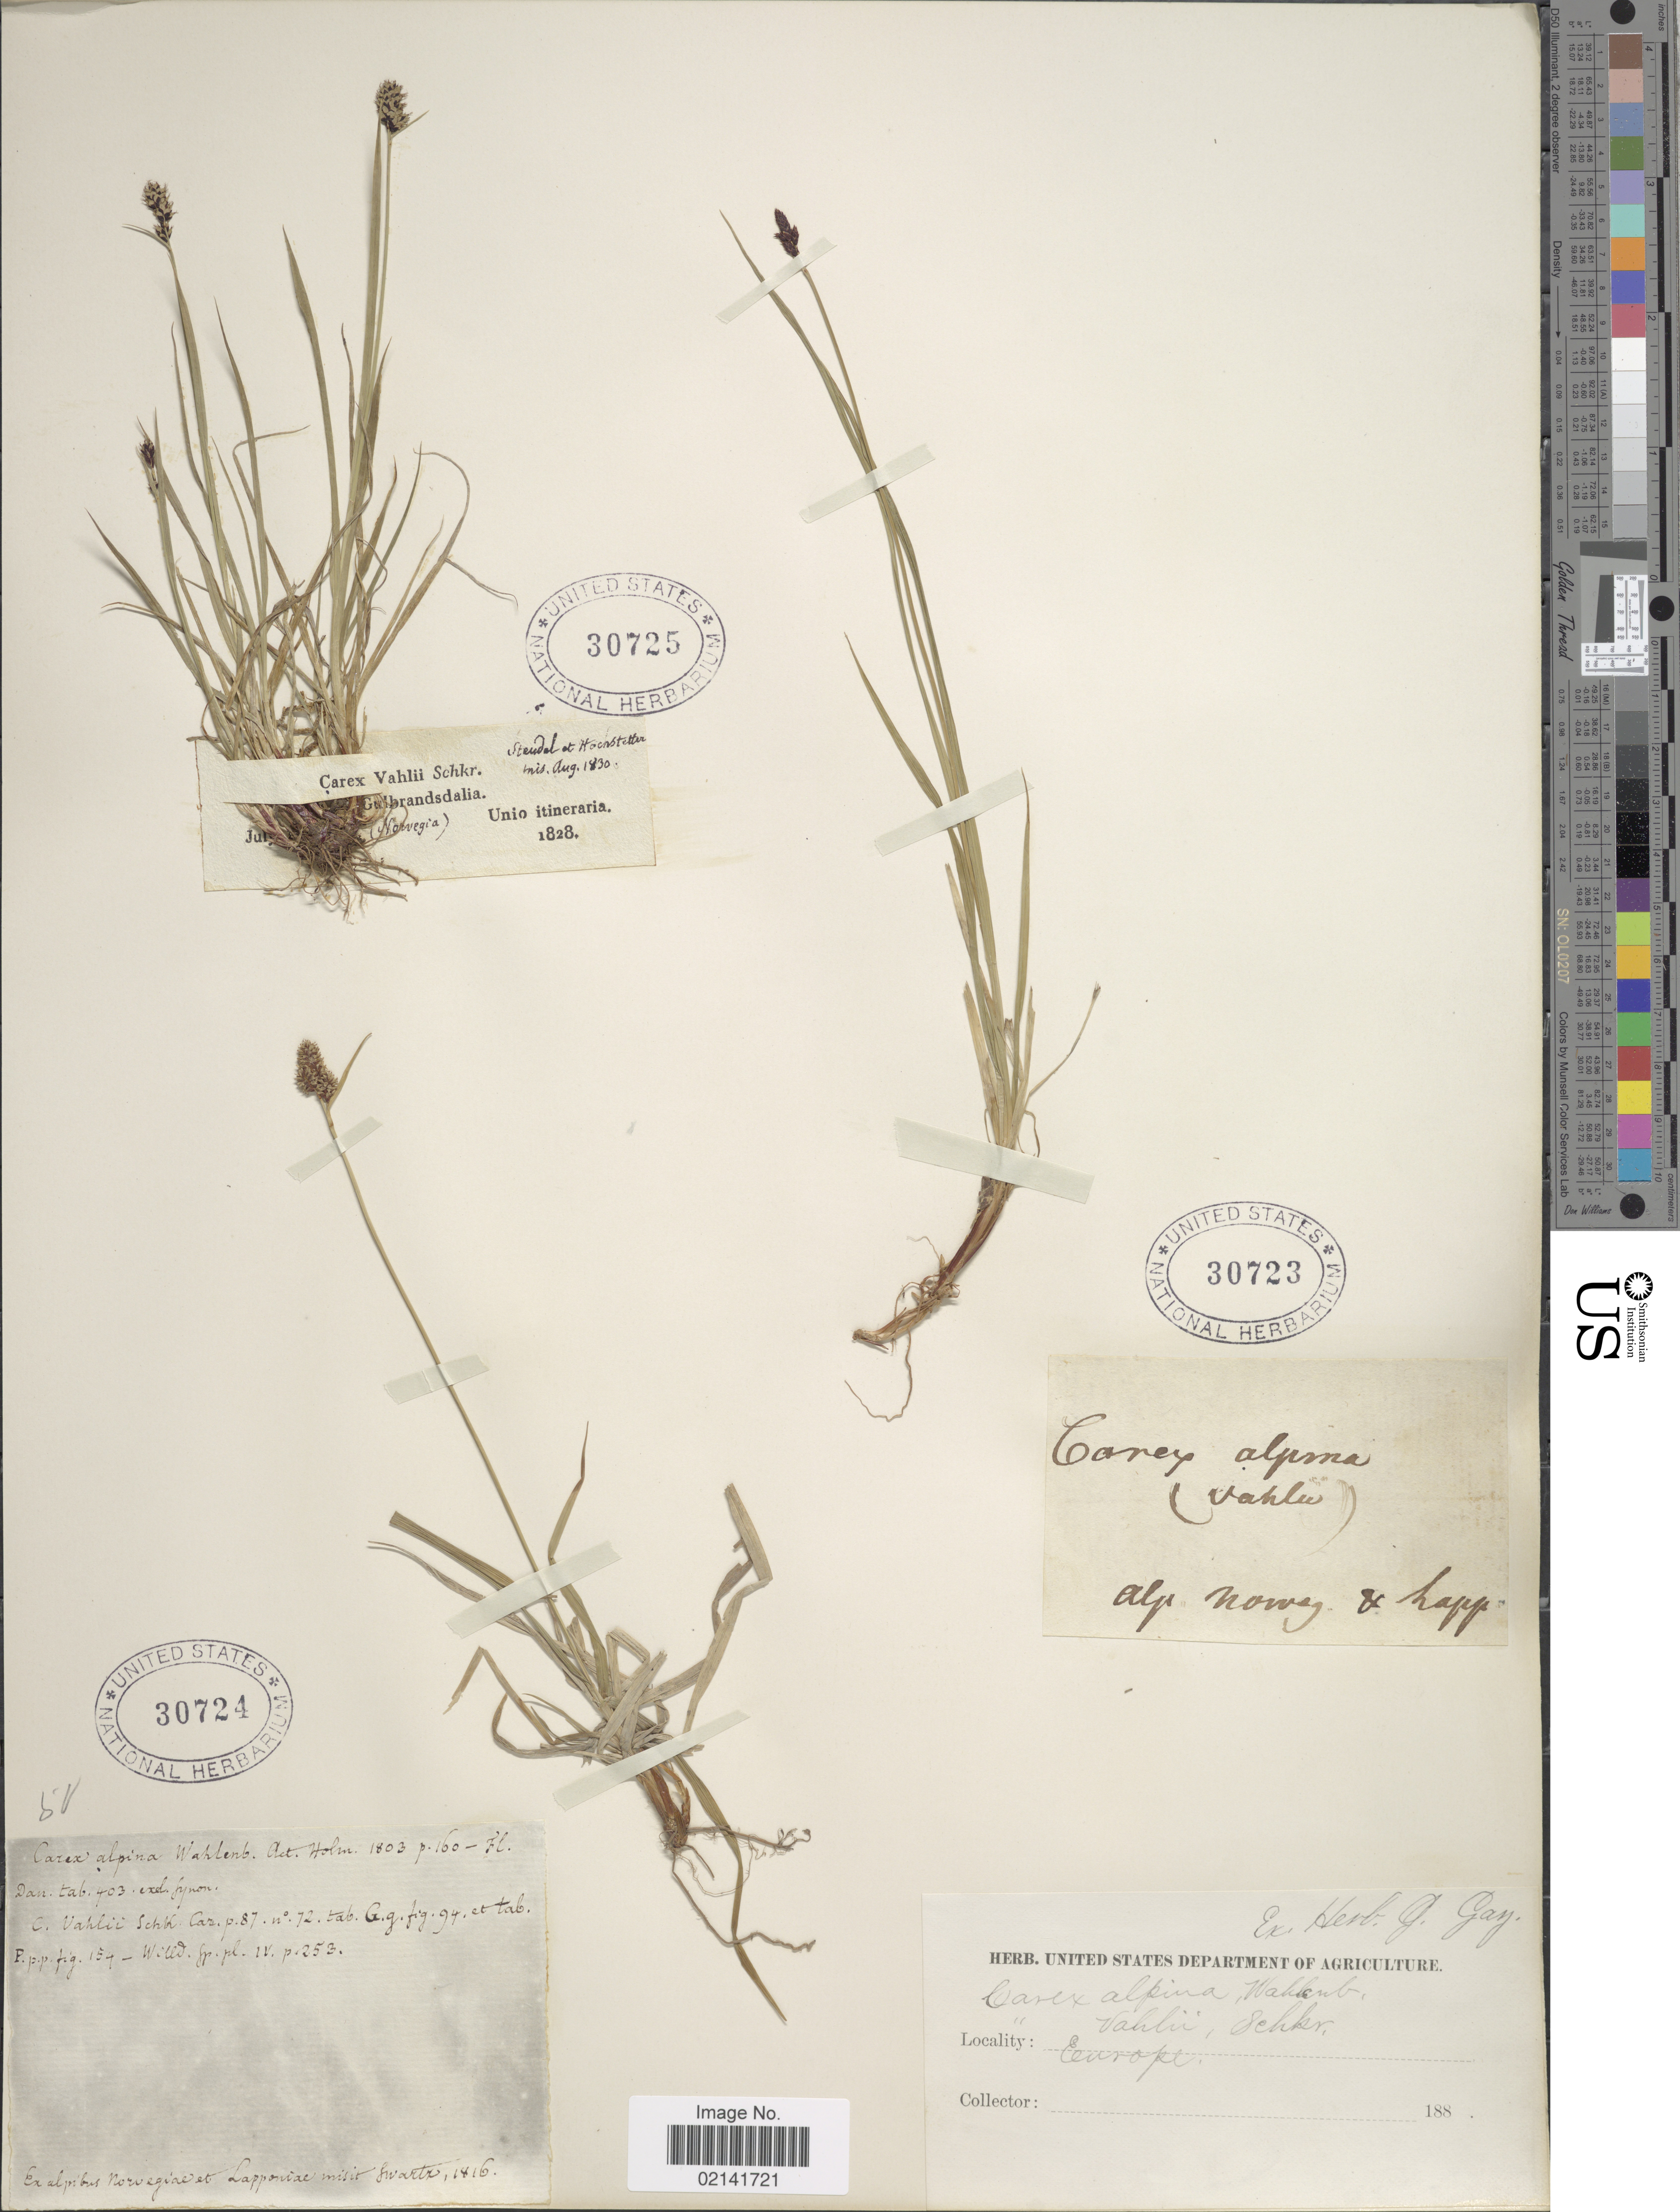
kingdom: Plantae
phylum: Tracheophyta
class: Liliopsida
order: Poales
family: Cyperaceae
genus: Carex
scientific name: Carex norvegica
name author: Retz.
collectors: -- Swartz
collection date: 1816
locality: Alpibus Norvegiaet et Lapponiae (Norway and Finland)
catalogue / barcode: US 30724